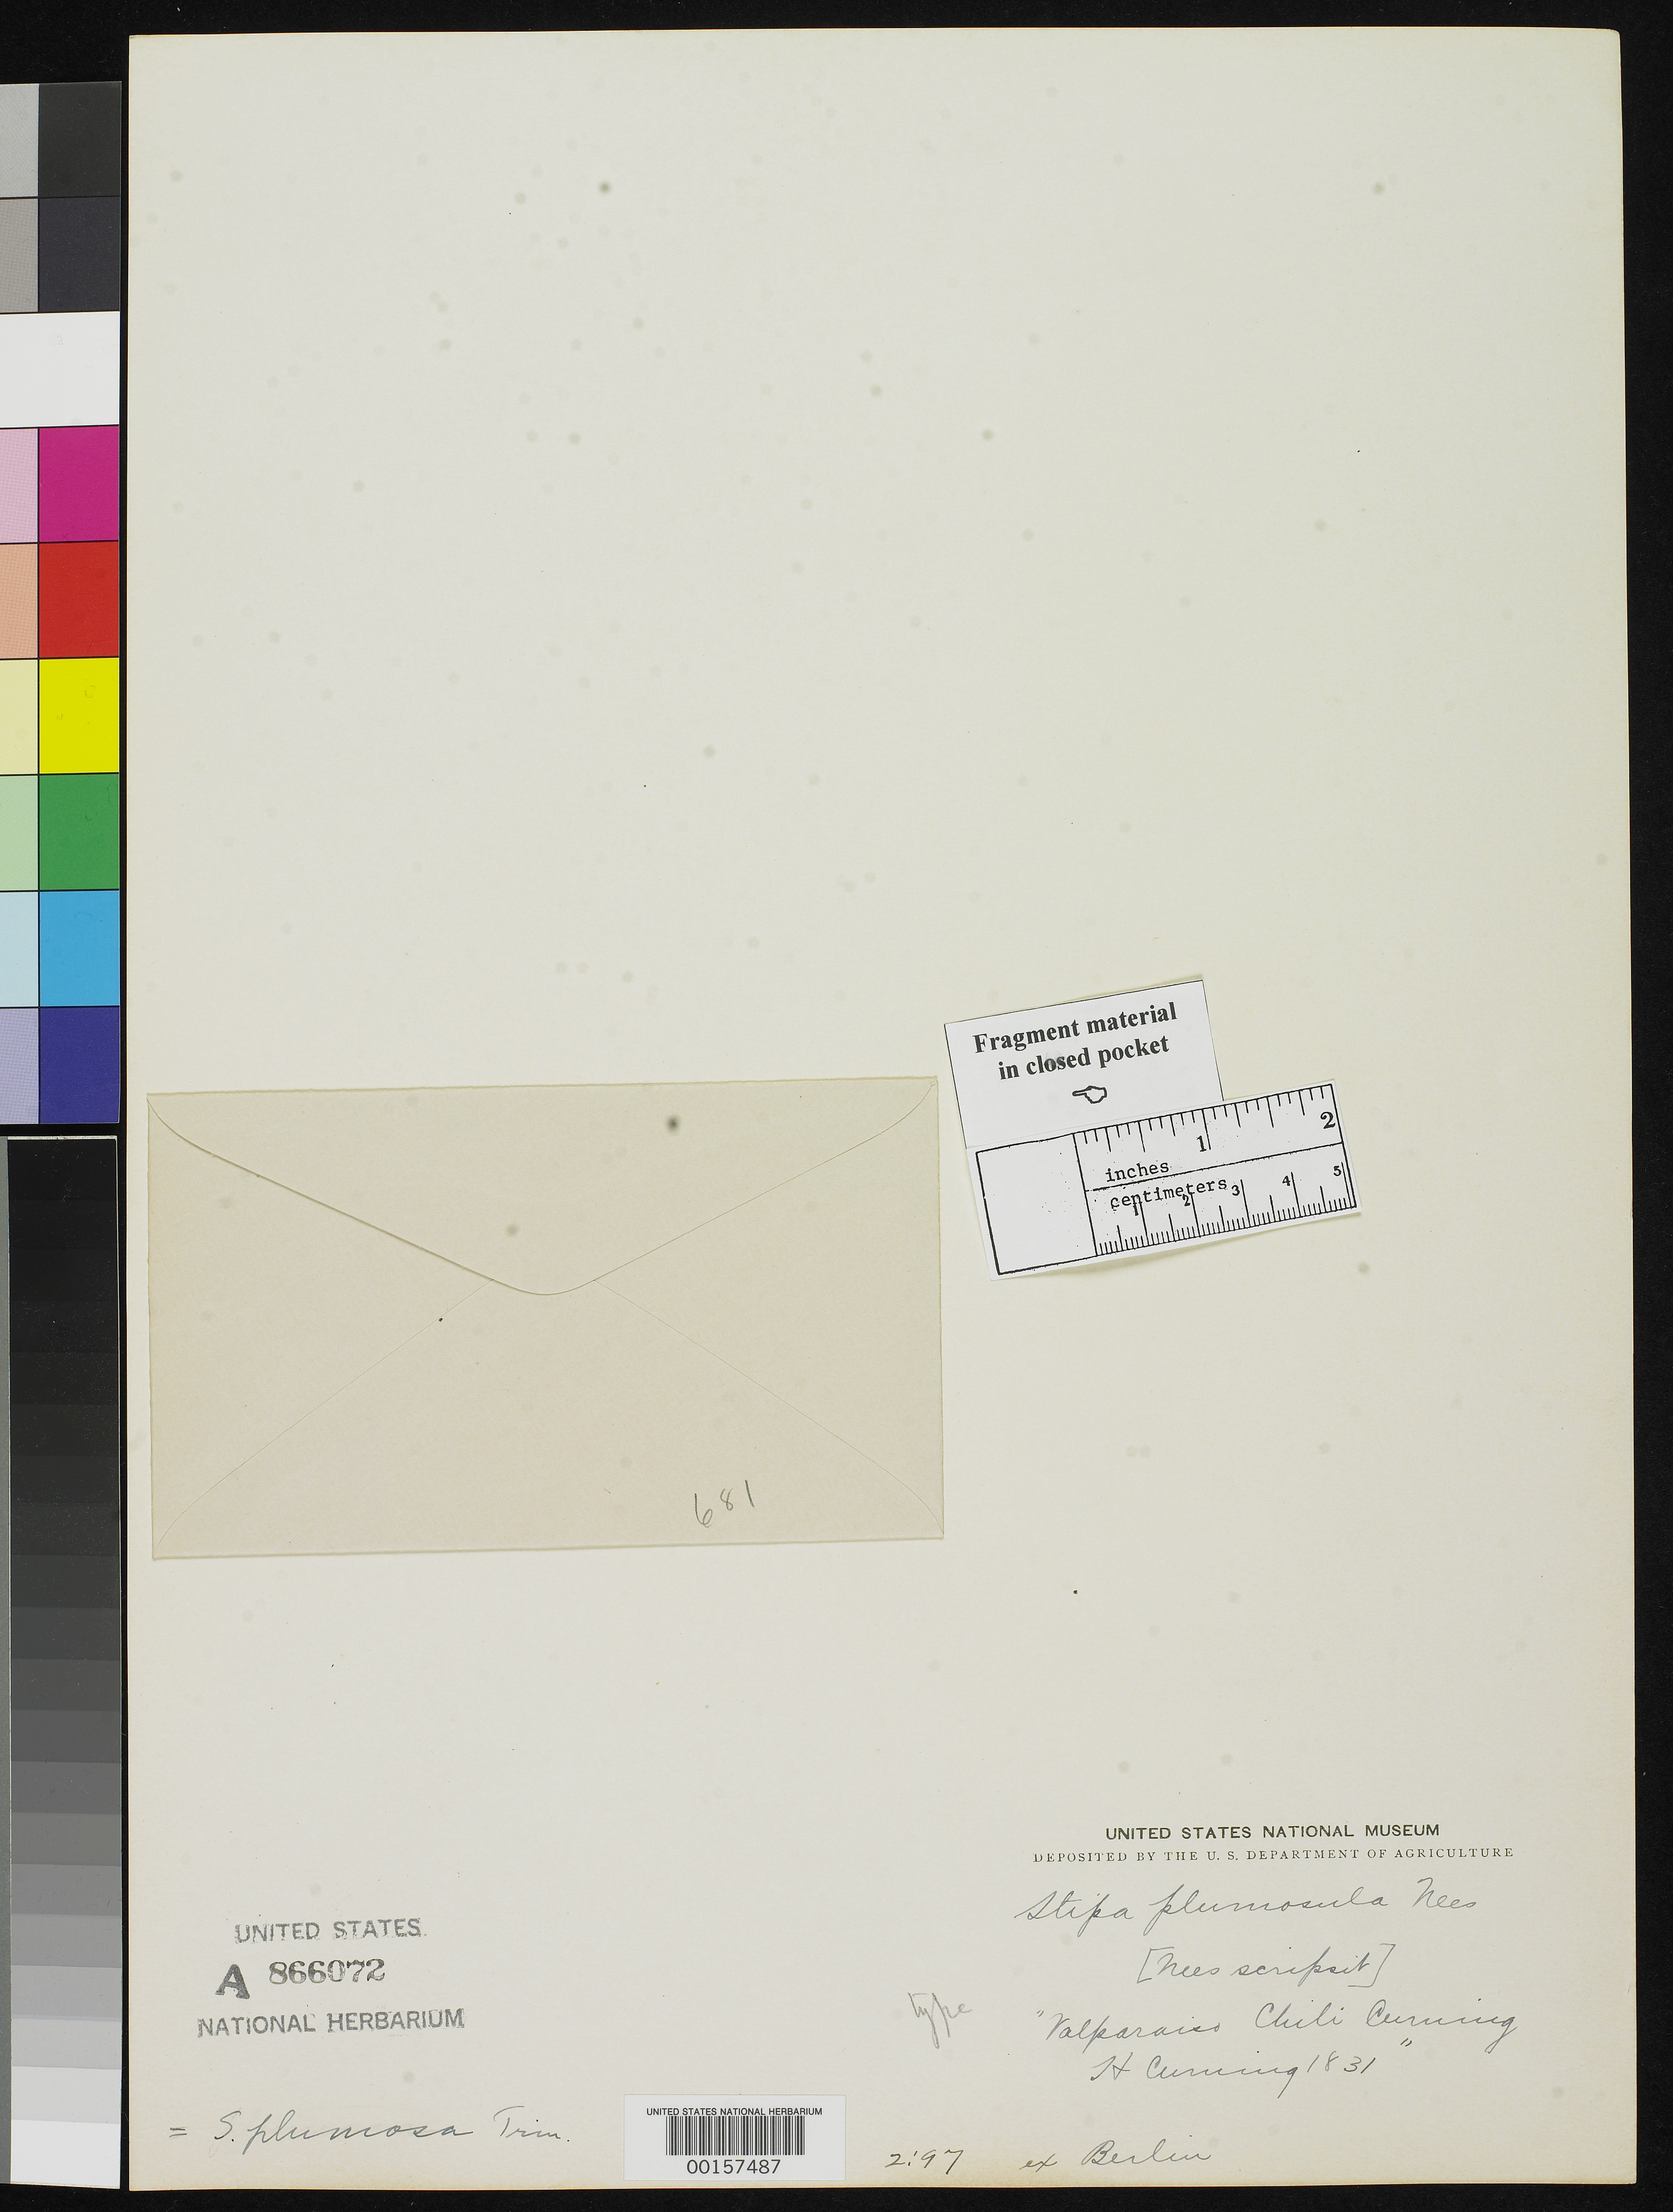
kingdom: Plantae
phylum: Tracheophyta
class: Liliopsida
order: Poales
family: Poaceae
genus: Stipa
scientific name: Stipa plumosula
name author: Nees ex Steud.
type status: Type Fragment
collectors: H. Cuming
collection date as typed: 1831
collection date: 1831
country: Chile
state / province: Valparaíso (V)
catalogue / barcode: US 866072A